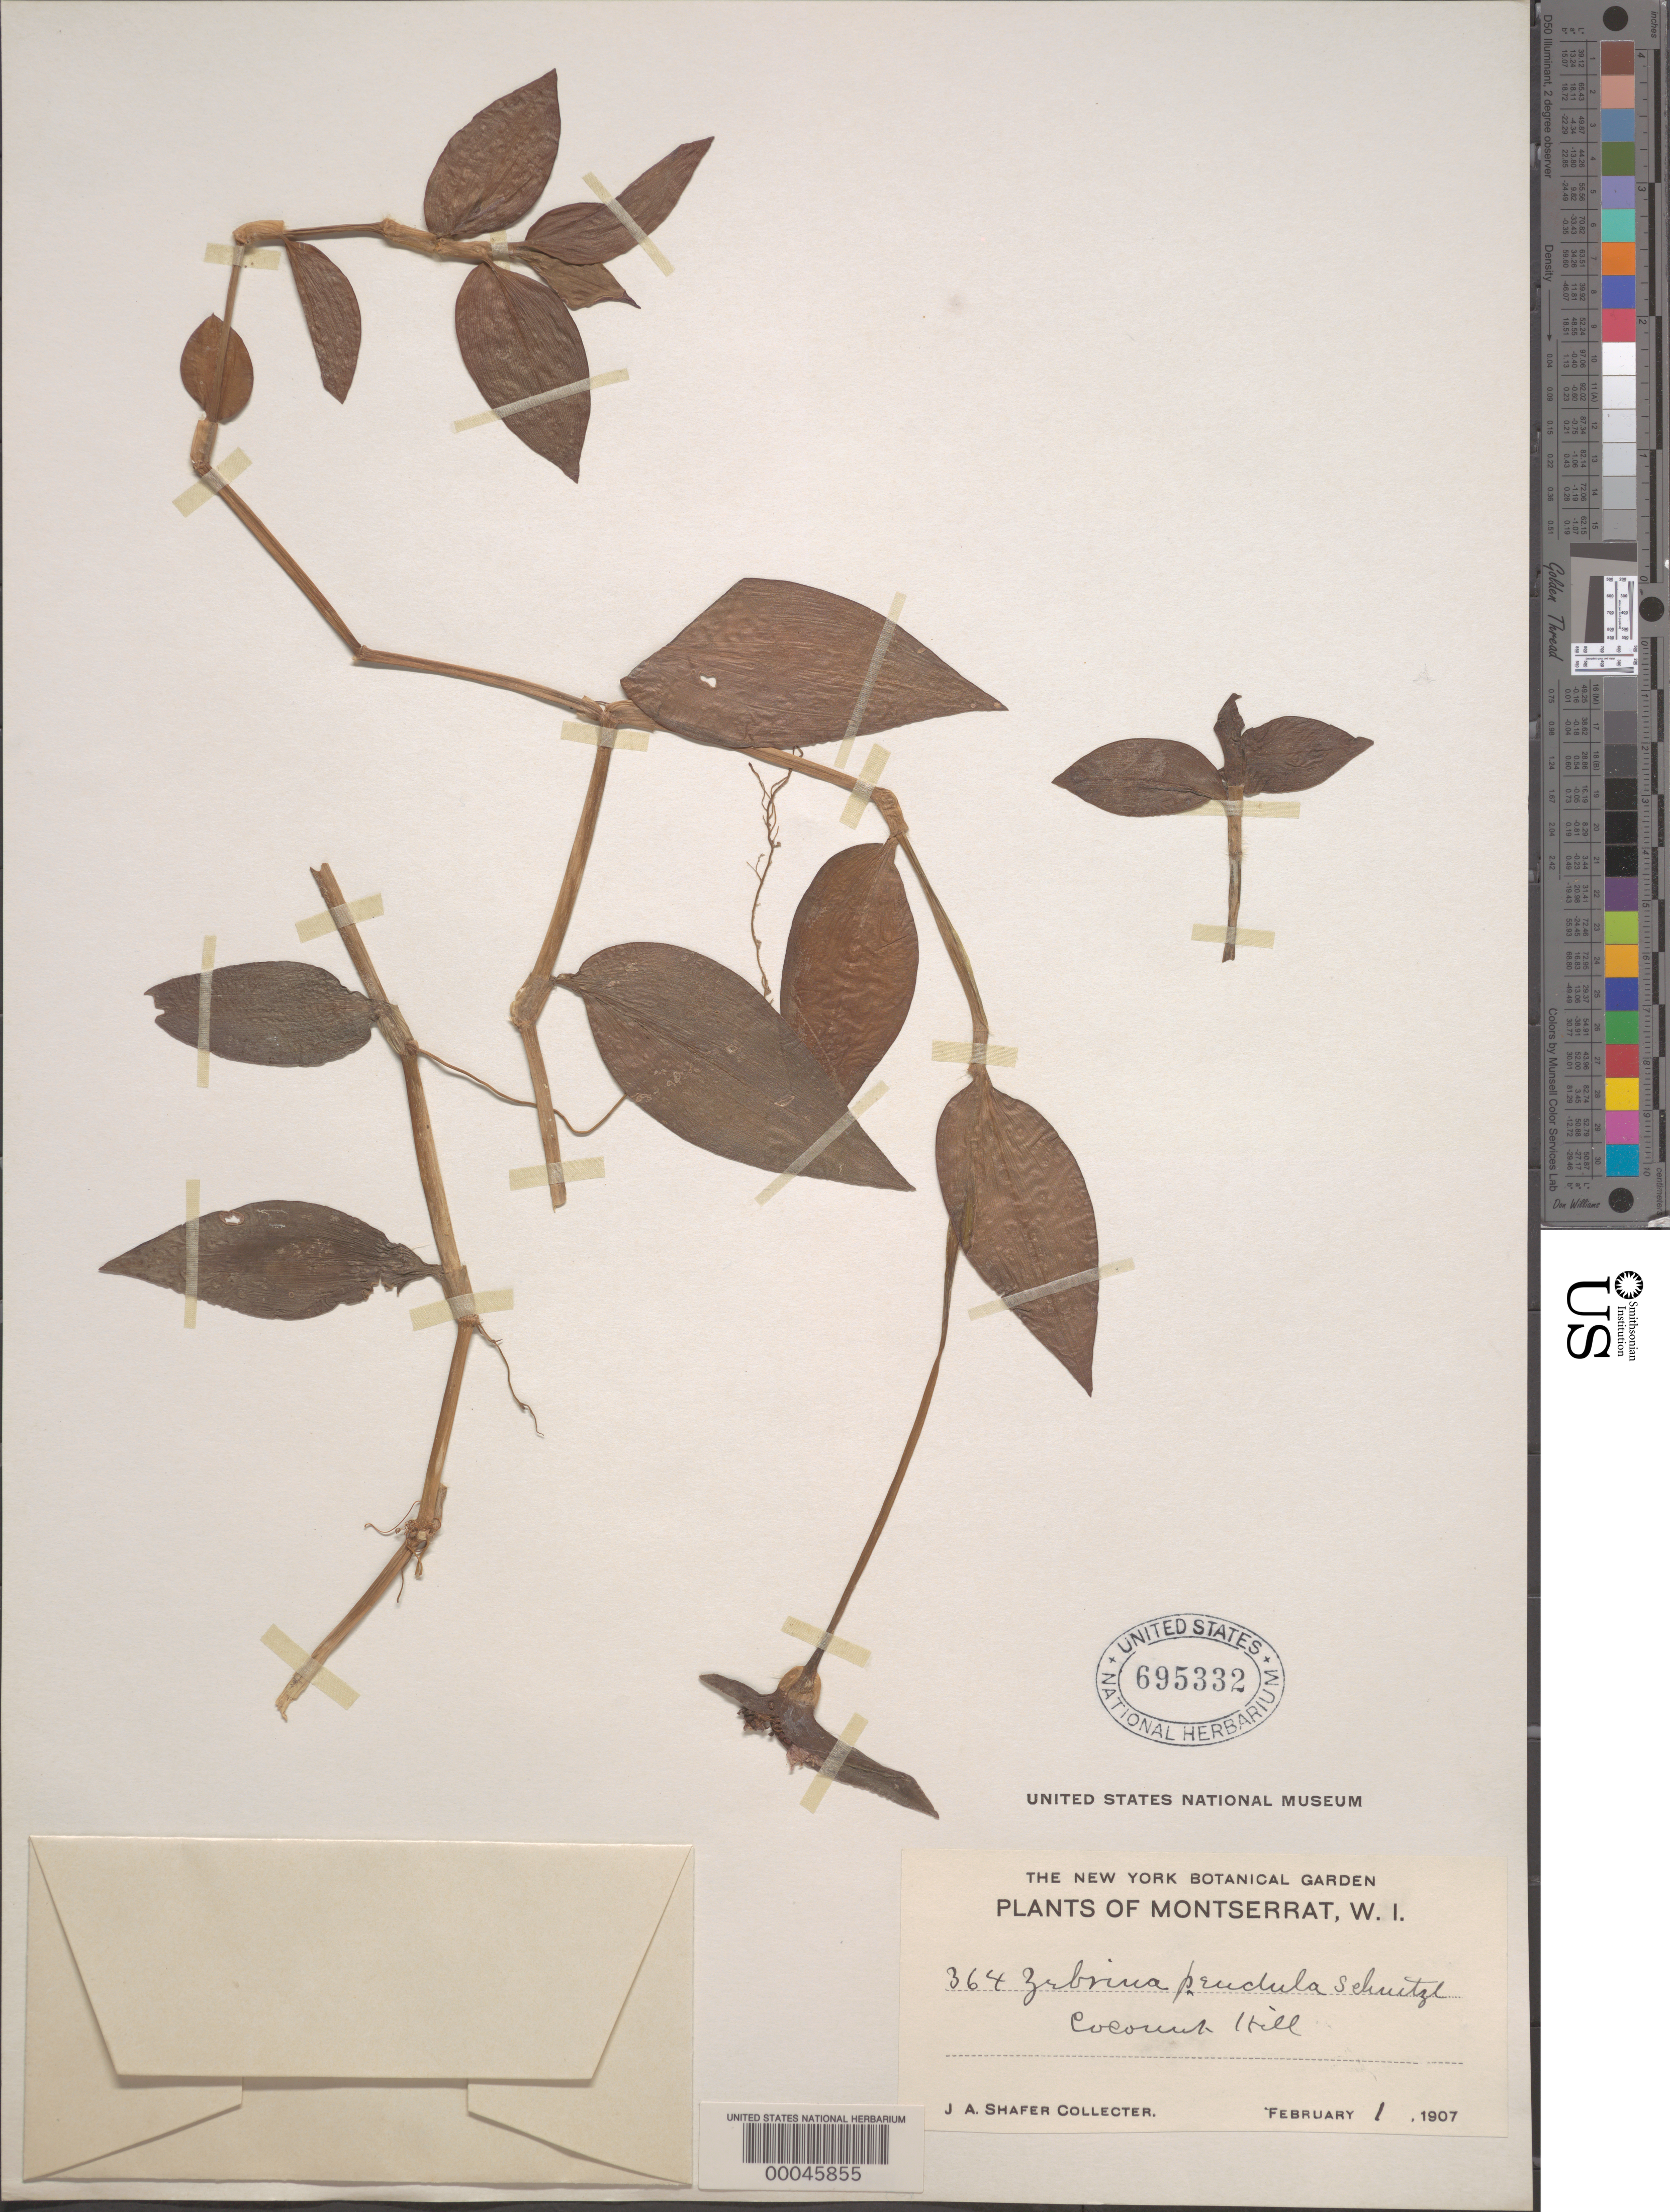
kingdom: Plantae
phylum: Tracheophyta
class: Liliopsida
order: Commelinales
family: Commelinaceae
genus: Tradescantia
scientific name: Tradescantia zebrina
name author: Bosse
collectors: J. A. Shafer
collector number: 364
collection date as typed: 01 Feb 1907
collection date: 1907-02-01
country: Montserrat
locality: Coconut hill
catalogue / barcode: US 695332